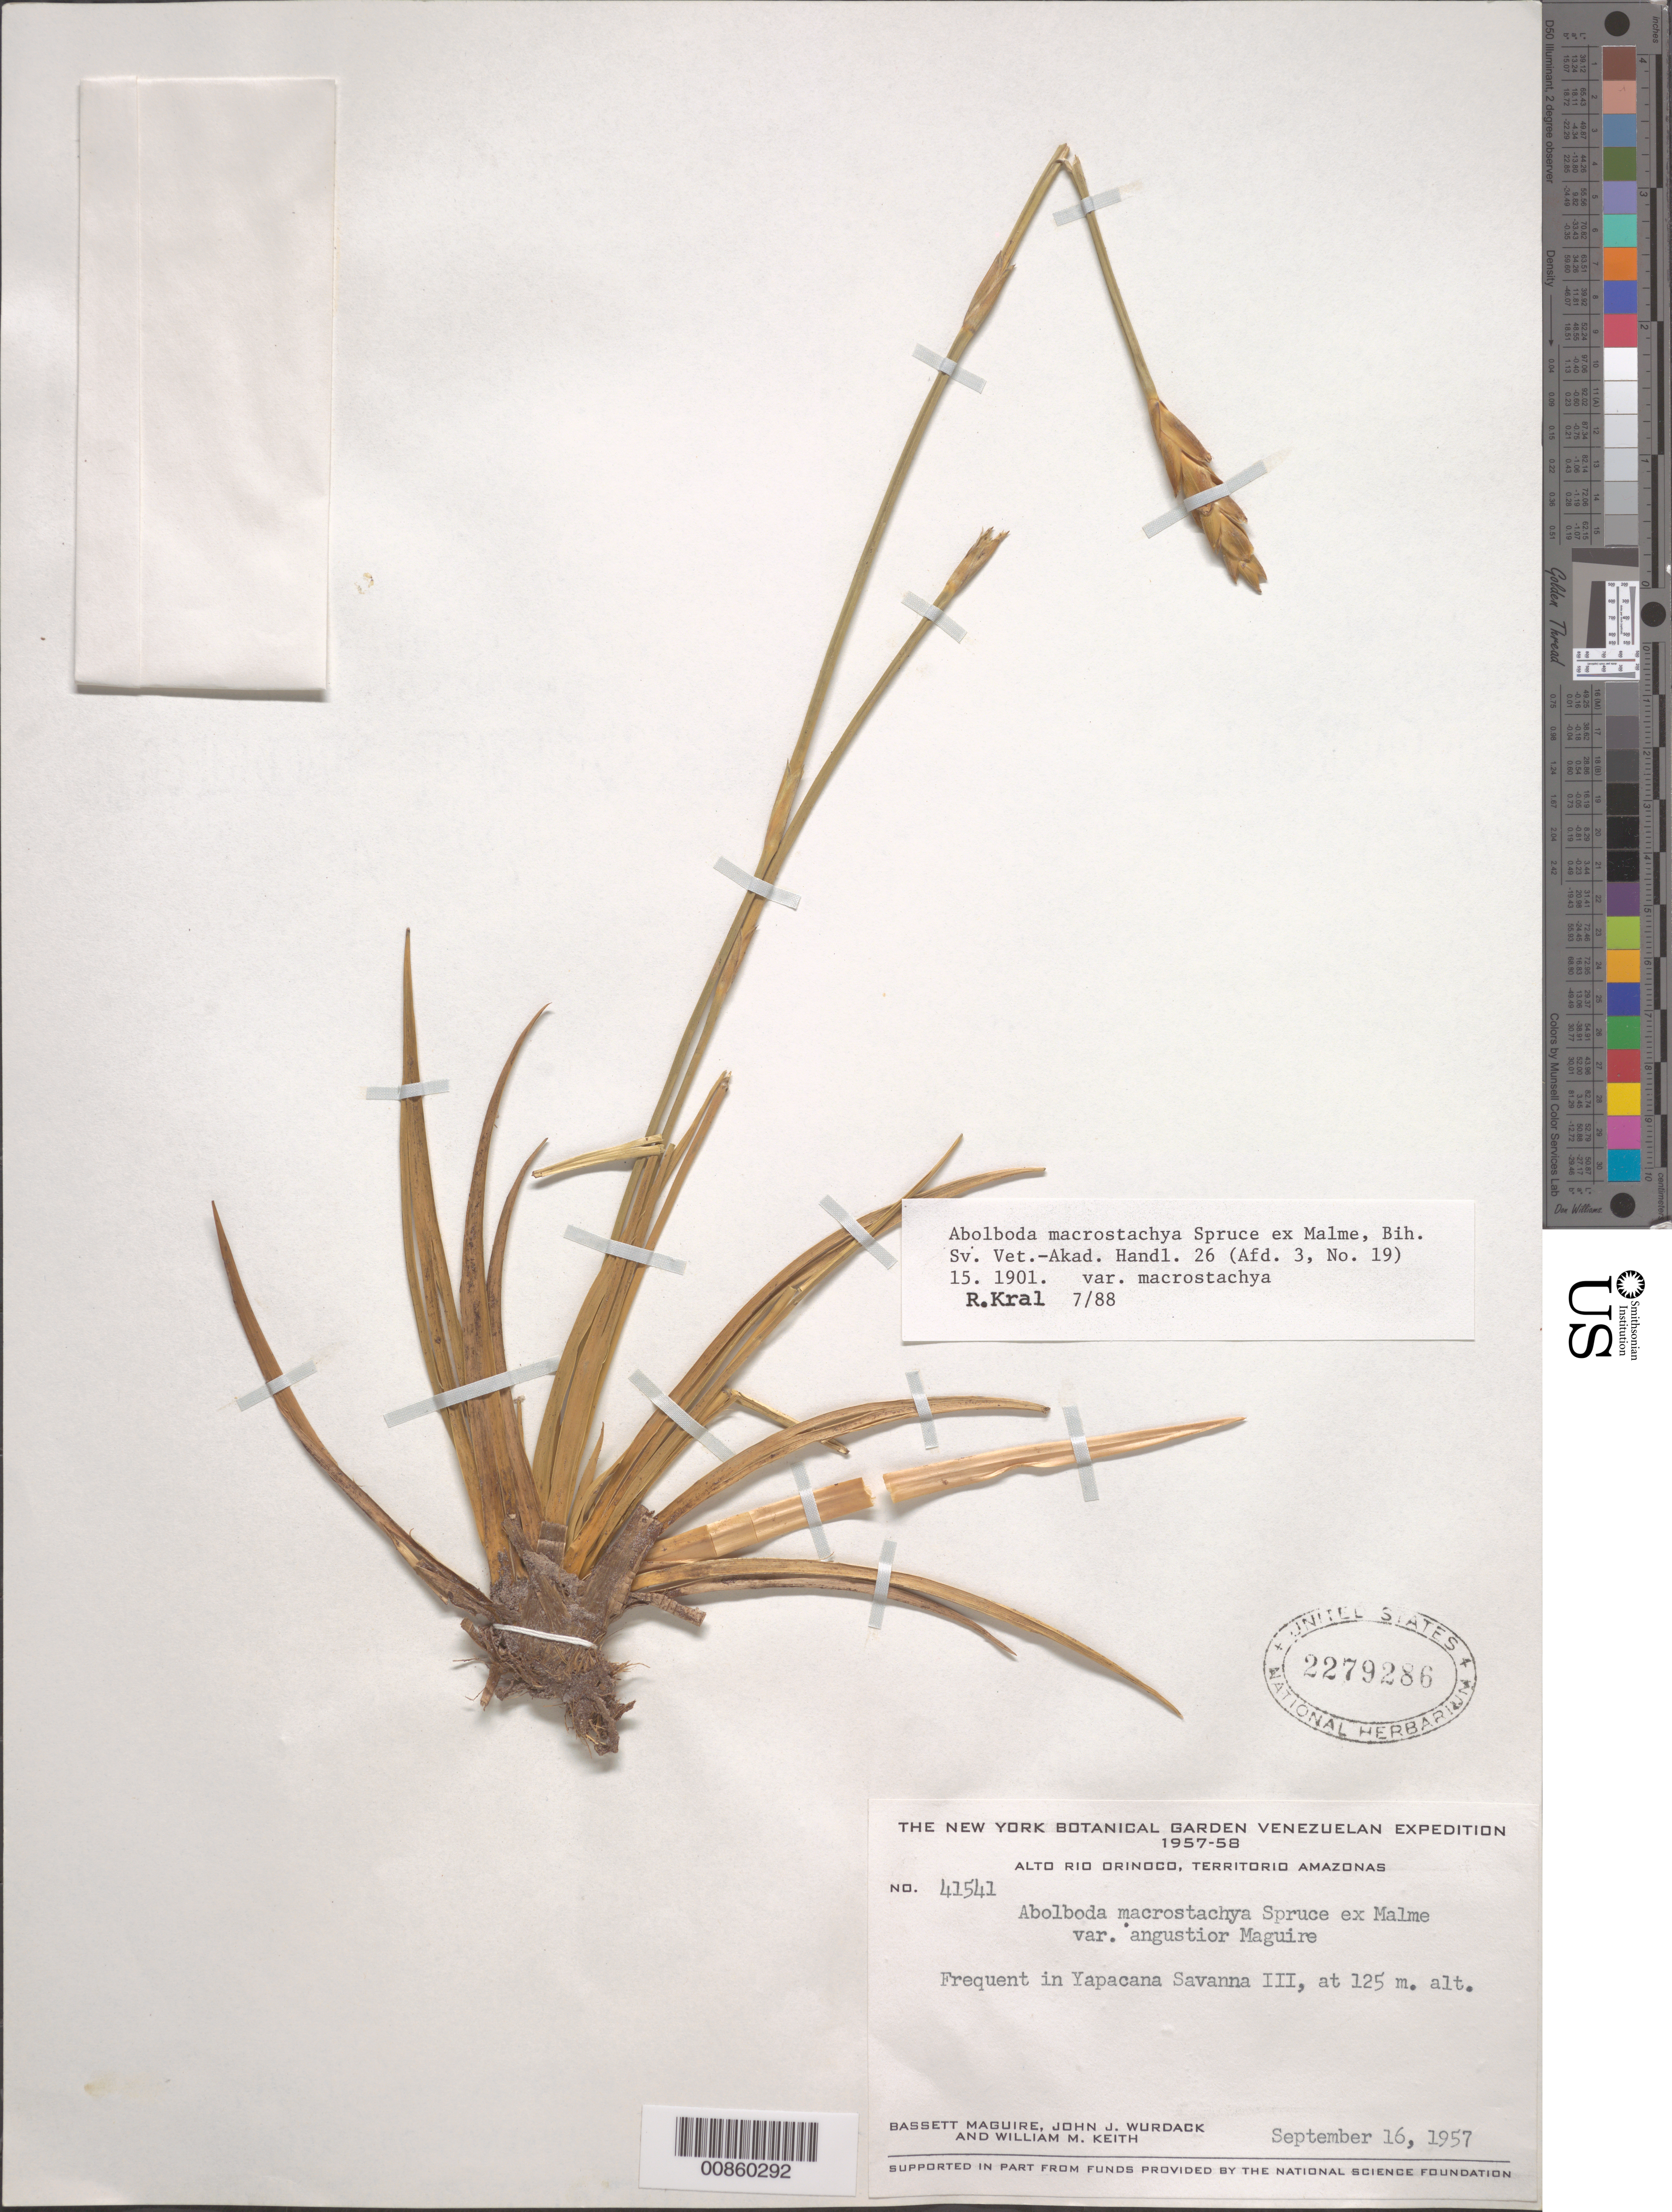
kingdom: Plantae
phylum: Tracheophyta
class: Liliopsida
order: Poales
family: Xyridaceae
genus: Abolboda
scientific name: Abolboda macrostachya var. macrostachya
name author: Spruce ex Malme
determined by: Kral, Robert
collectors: B. Maguire, J. J. Wurdack & W. Keith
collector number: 41541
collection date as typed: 16-Sep-57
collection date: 1957-09-16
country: Venezuela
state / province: Amazonas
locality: Alto Río Orinoco, Cerro Yapacána, NW base, Savanna III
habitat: Savanna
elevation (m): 125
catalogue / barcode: US 2279286